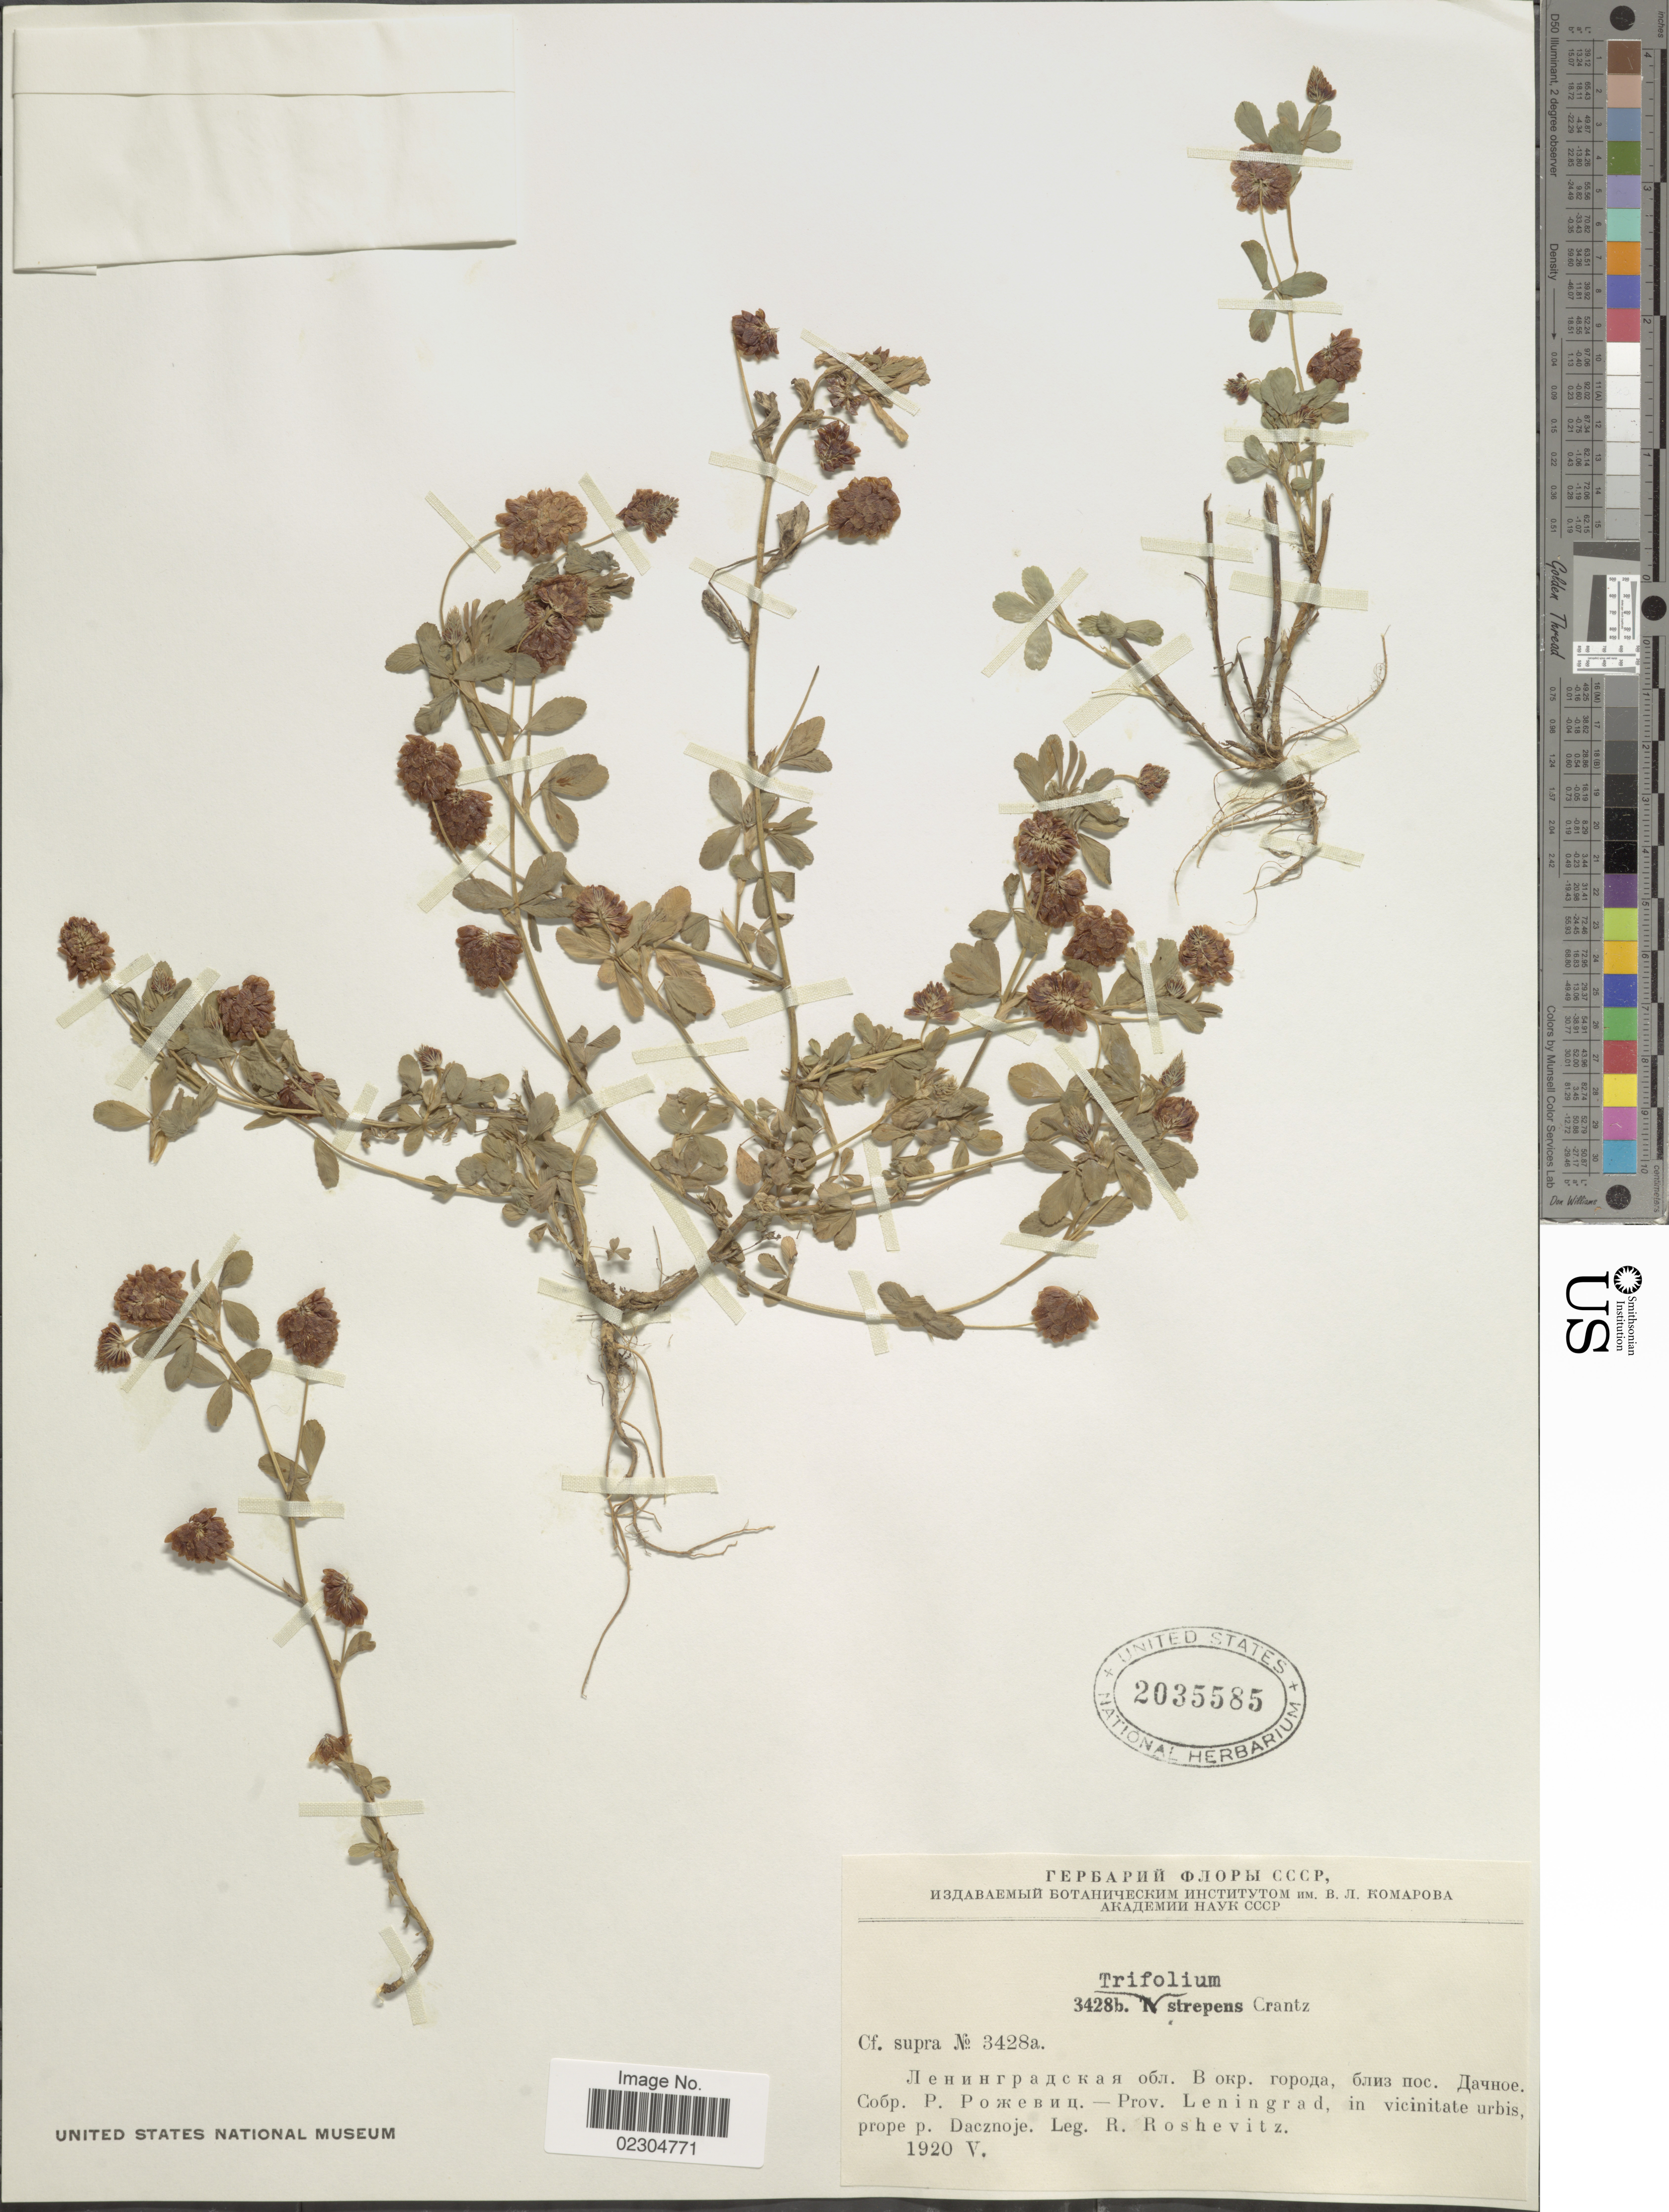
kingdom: Plantae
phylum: Tracheophyta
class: Magnoliopsida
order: Fabales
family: Fabaceae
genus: Trifolium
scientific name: Trifolium strepens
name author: Crantz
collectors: R. J. Roshevitz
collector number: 3428b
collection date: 1920-05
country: Russian Federation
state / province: Leningrad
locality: Prov. Leningrad, in vicinitate urbis prope p. Dacznoje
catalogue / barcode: US 2035585